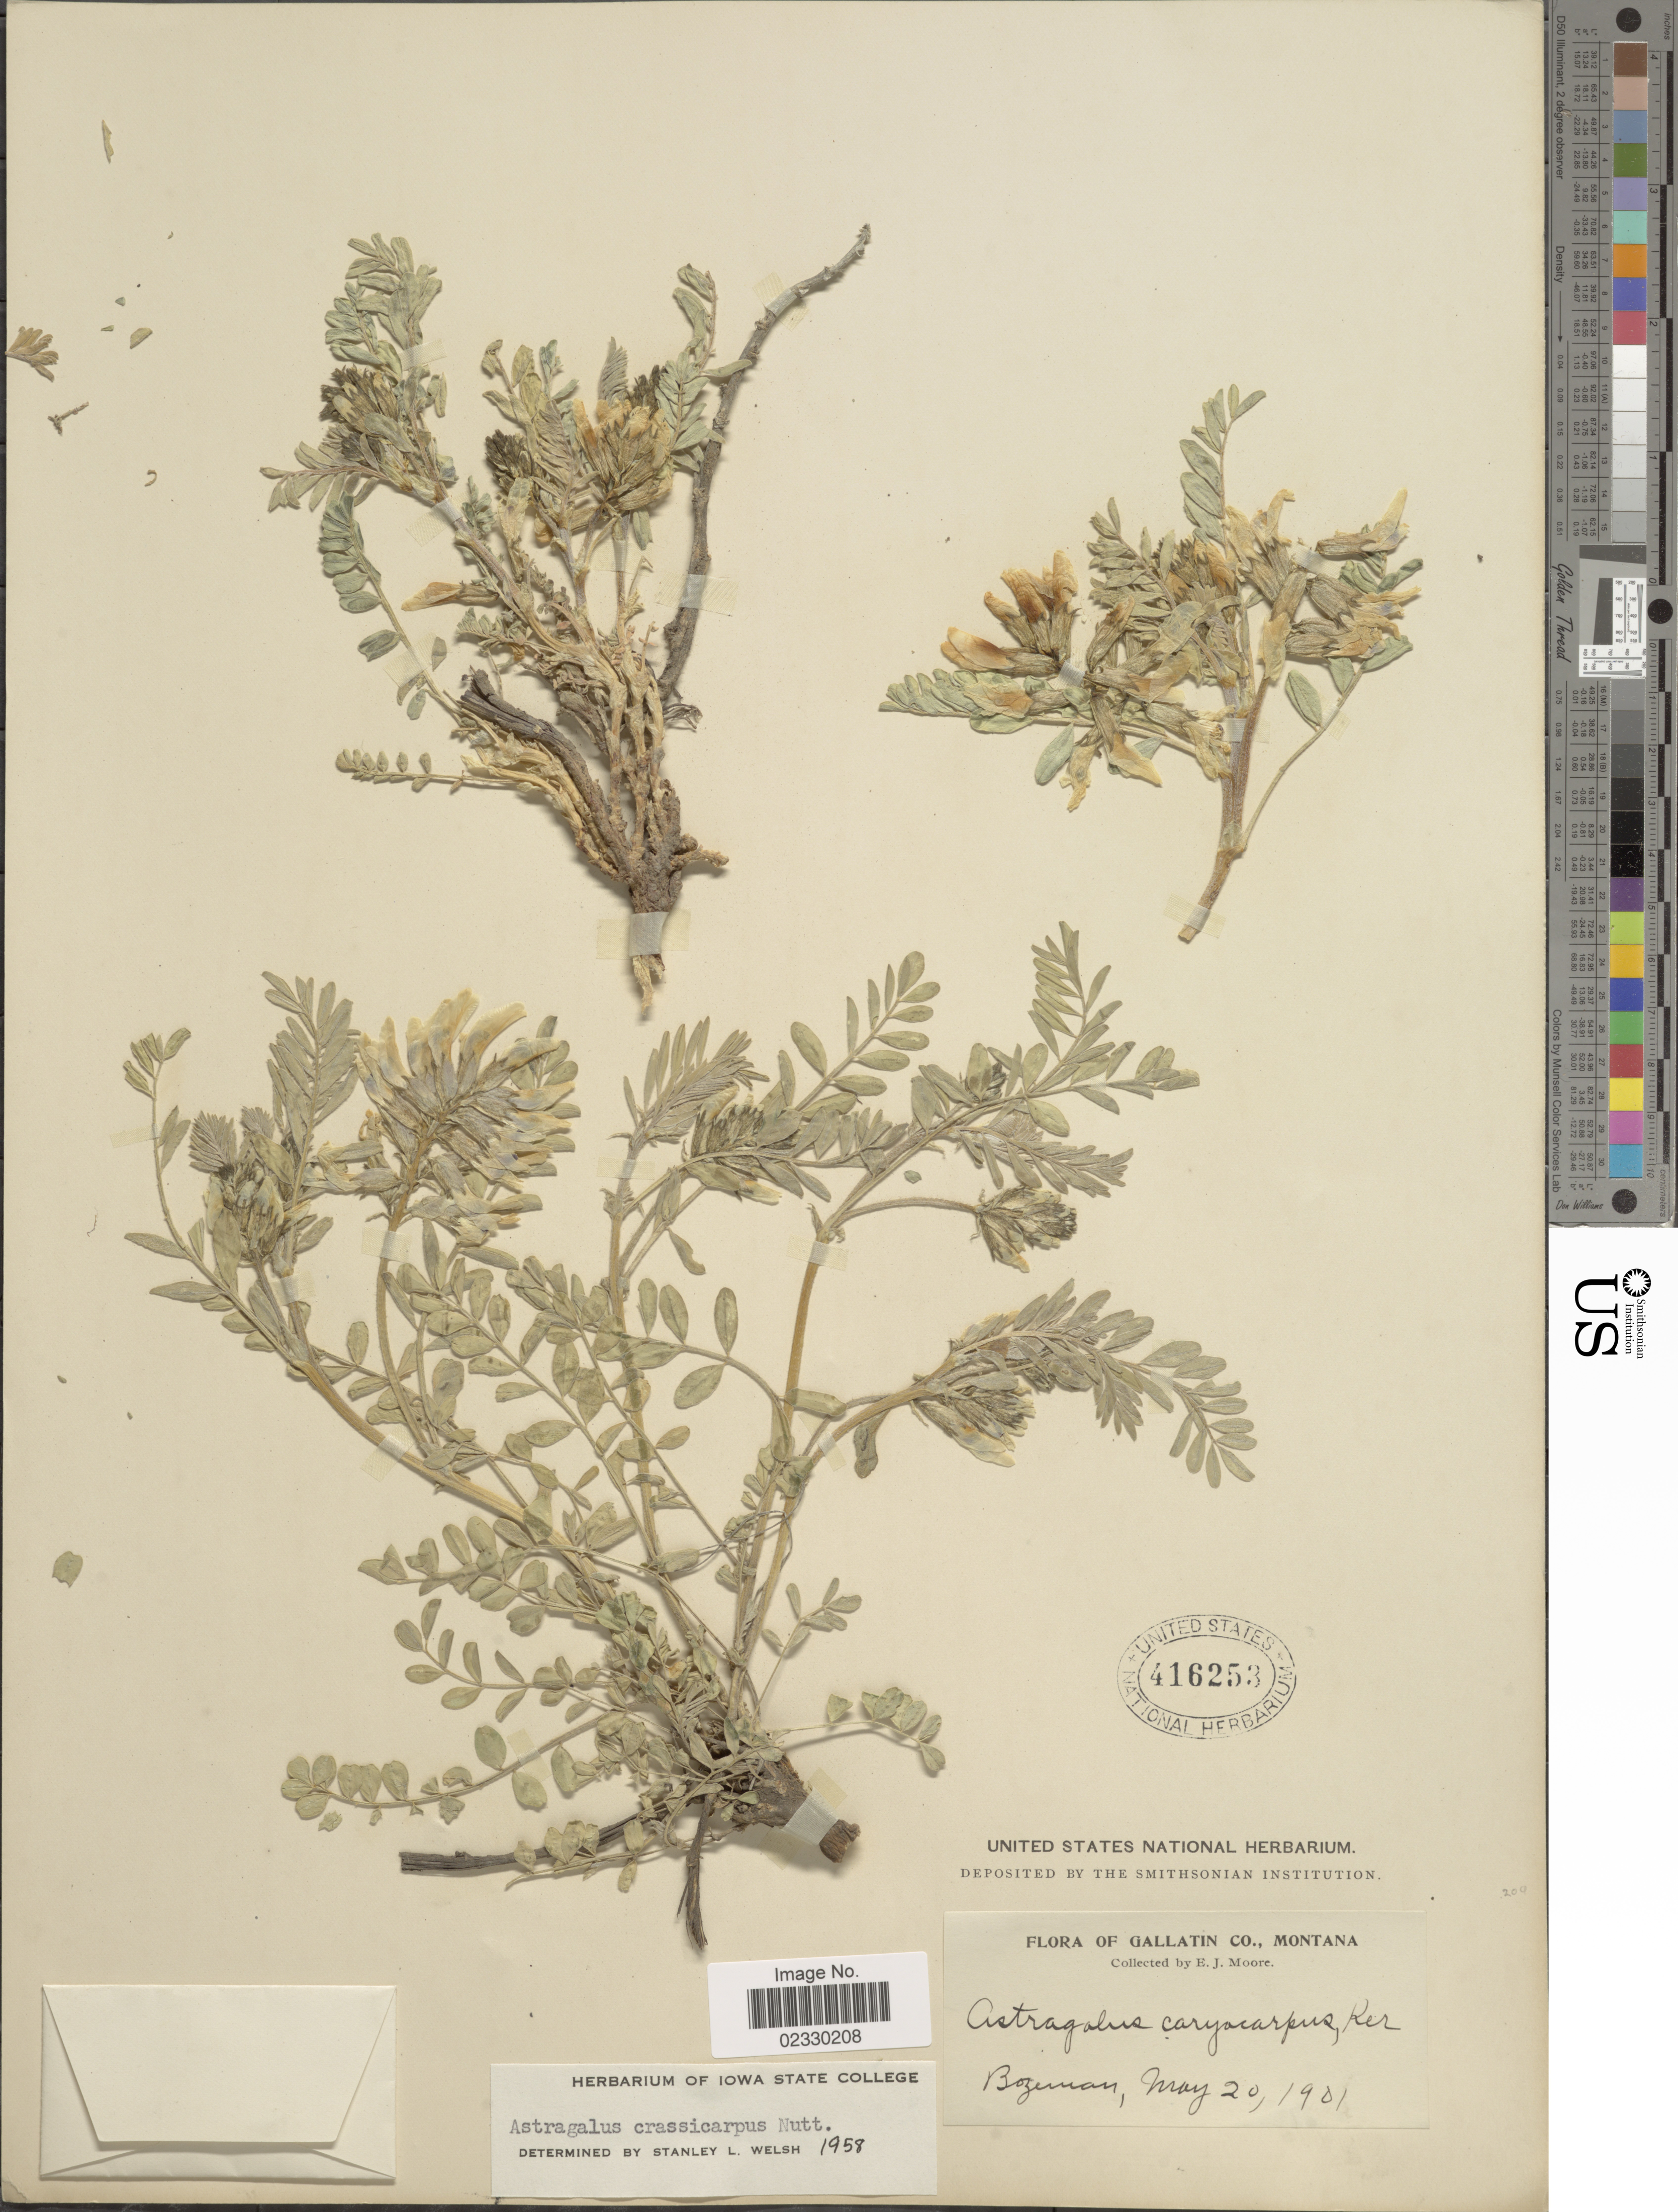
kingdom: Plantae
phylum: Tracheophyta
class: Magnoliopsida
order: Fabales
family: Fabaceae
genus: Astragalus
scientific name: Astragalus crassicarpus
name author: Nutt.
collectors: E. Moore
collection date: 1901-05-20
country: United States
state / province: Montana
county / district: Gallatin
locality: Bozeman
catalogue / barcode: US 416253